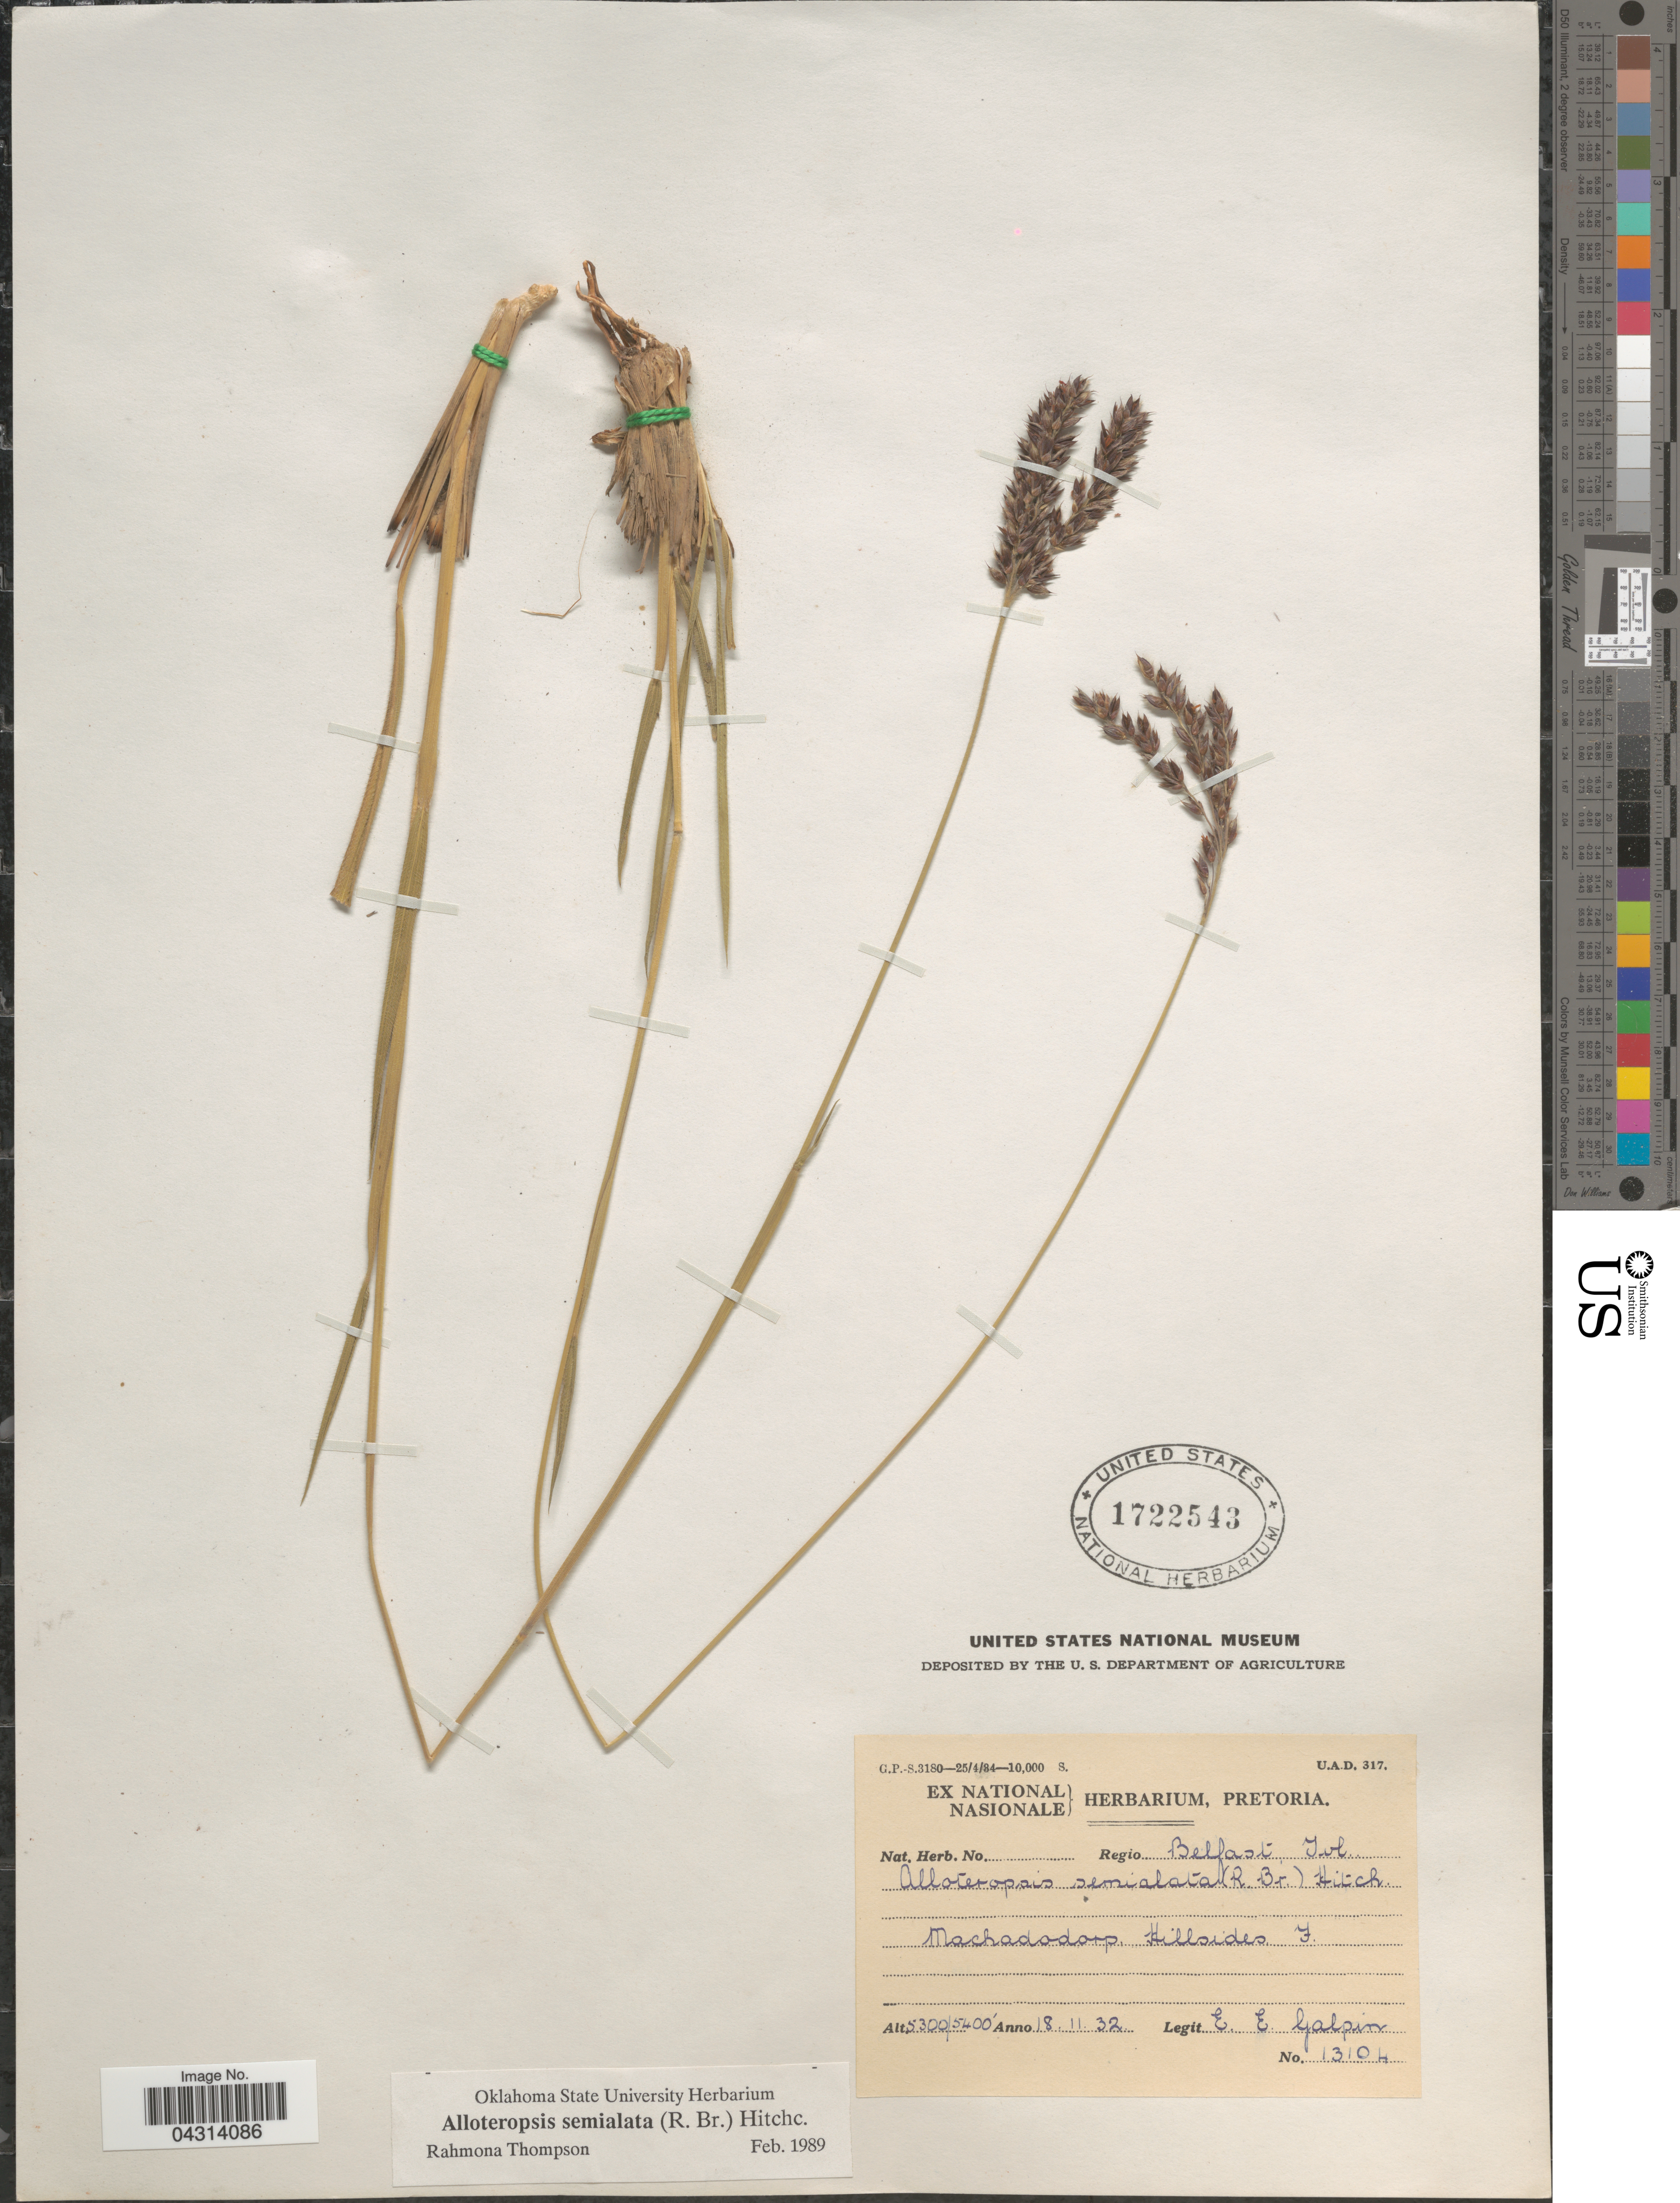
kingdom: Plantae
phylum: Tracheophyta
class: Liliopsida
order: Poales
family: Poaceae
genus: Alloteropsis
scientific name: Alloteropsis semialata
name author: (R. Br.) Hitchc.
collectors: E. Galpin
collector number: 13104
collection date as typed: Transcribed d/m/y: 18/11/32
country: South Africa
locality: Regio Belfast, Tvl. Machadodorp, Hillsides F.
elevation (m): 1615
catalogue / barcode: US 1722543